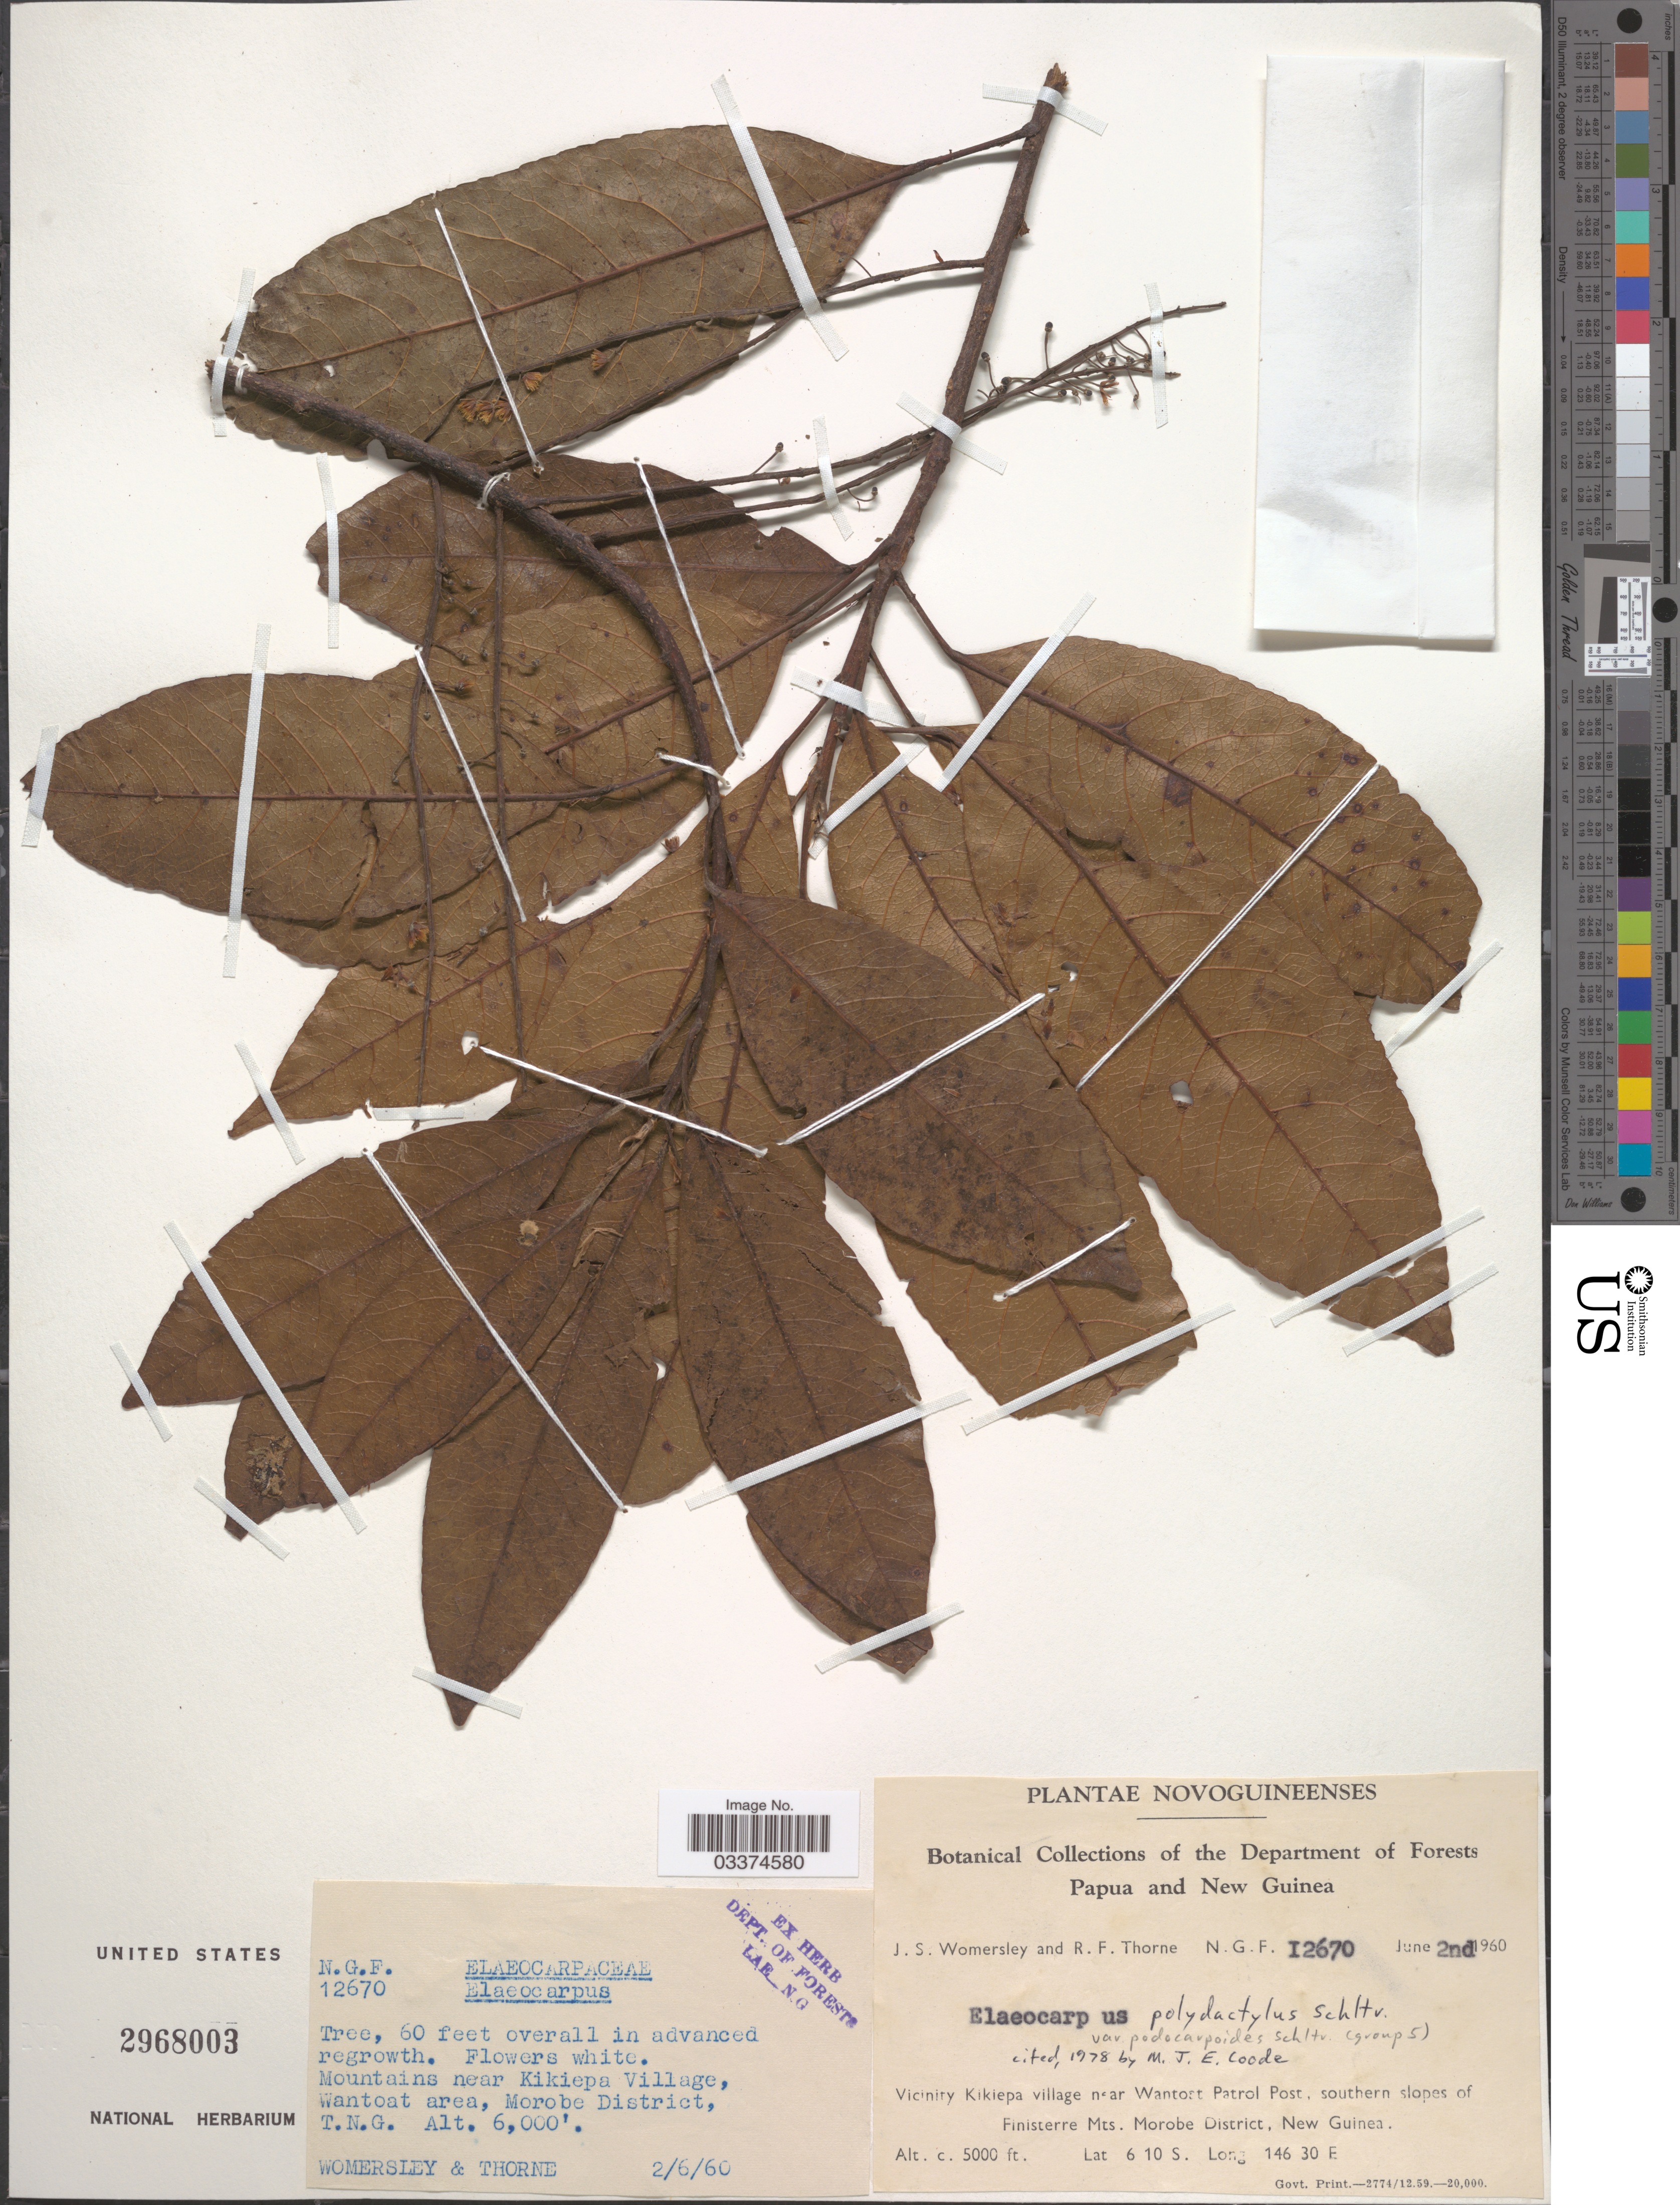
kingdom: Plantae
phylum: Tracheophyta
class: Magnoliopsida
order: Oxalidales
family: Elaeocarpaceae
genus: Elaeocarpus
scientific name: Elaeocarpus polydactylus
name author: Schltr.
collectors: J. S. Womersley & R. Thorne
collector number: NGF12670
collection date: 1960-06-02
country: Papua New Guinea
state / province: Morobe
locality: Novoguineenses, Vicinity Kikiepa village near Wantoat Patrol Post, southern slopes of Finisterre Mts. Morobe District, New Guinea, T.N.G.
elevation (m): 1524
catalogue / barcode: US 2968003